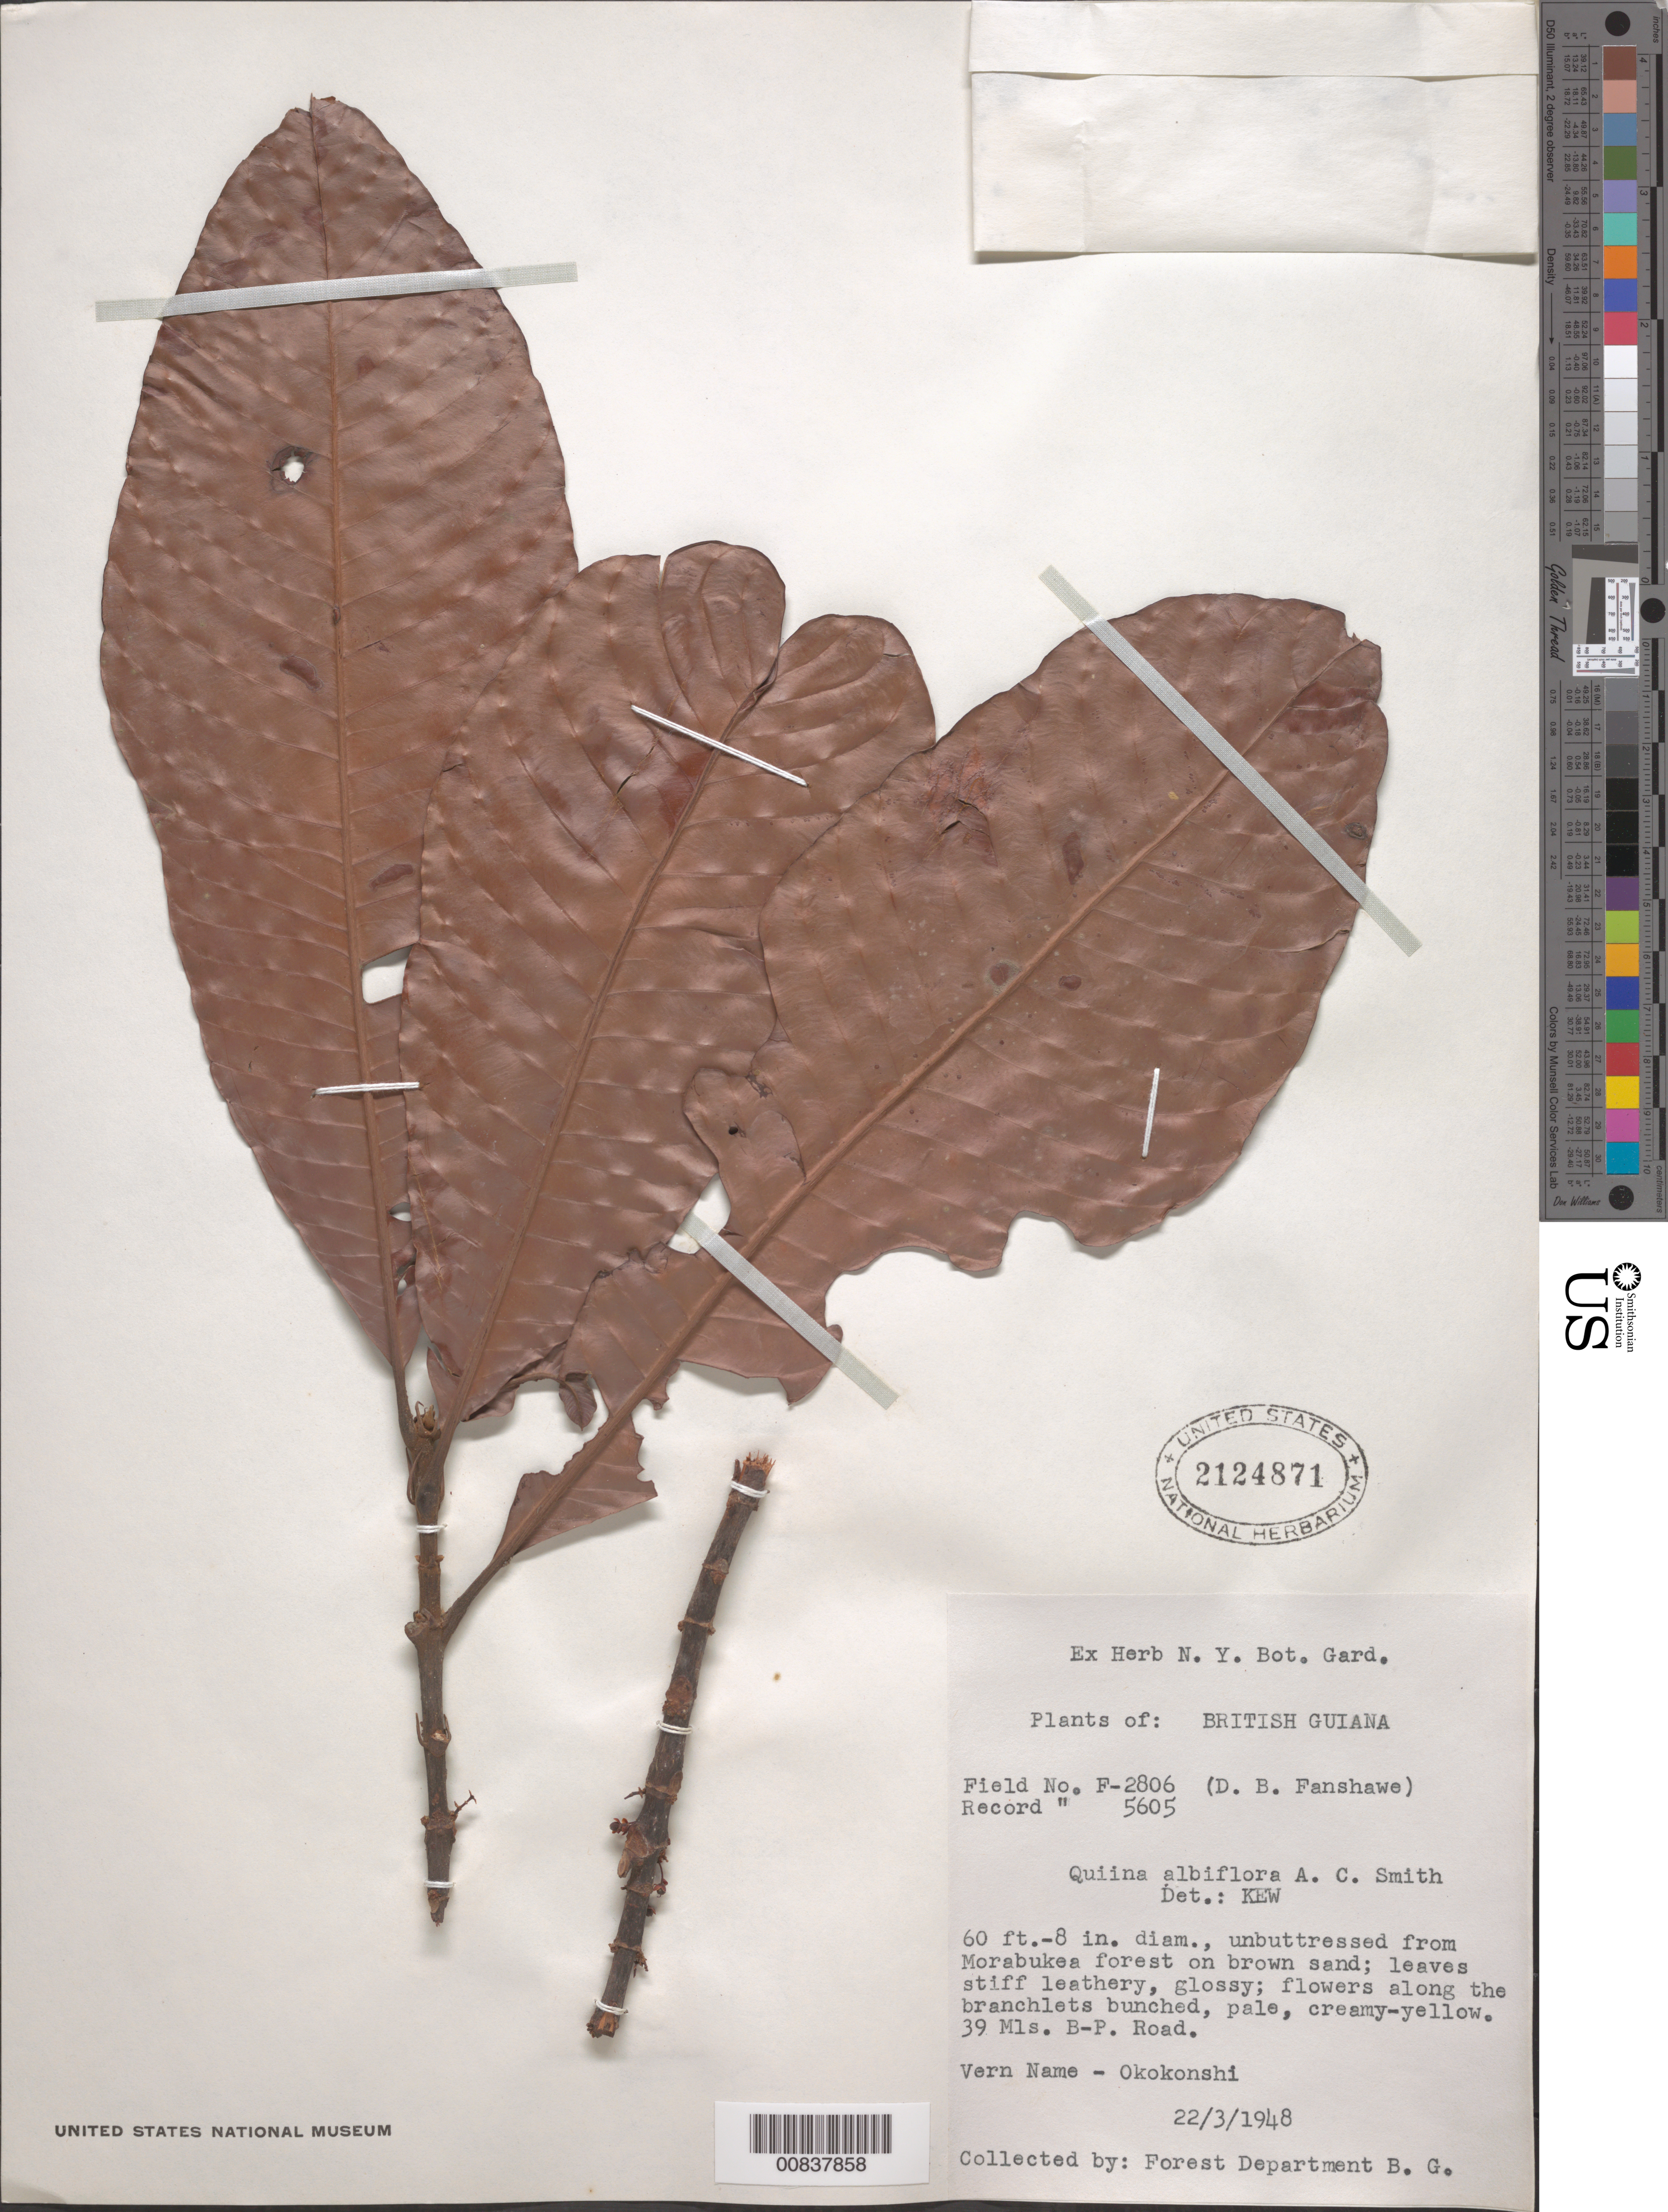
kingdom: Plantae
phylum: Tracheophyta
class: Magnoliopsida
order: Malpighiales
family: Quiinaceae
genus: Quiina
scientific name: Quiina albiflora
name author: A.C. Sm.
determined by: Kew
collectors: Forest Dept. B. G. & British Guiana Forestry Dept.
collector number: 5605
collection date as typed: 22-Mar-48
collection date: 1948-03-22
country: Guyana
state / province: Cuyuni-Mazaruni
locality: Bartica-Potaro Road, mile 39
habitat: Morabukea forest on brown sand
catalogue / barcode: US 2124871